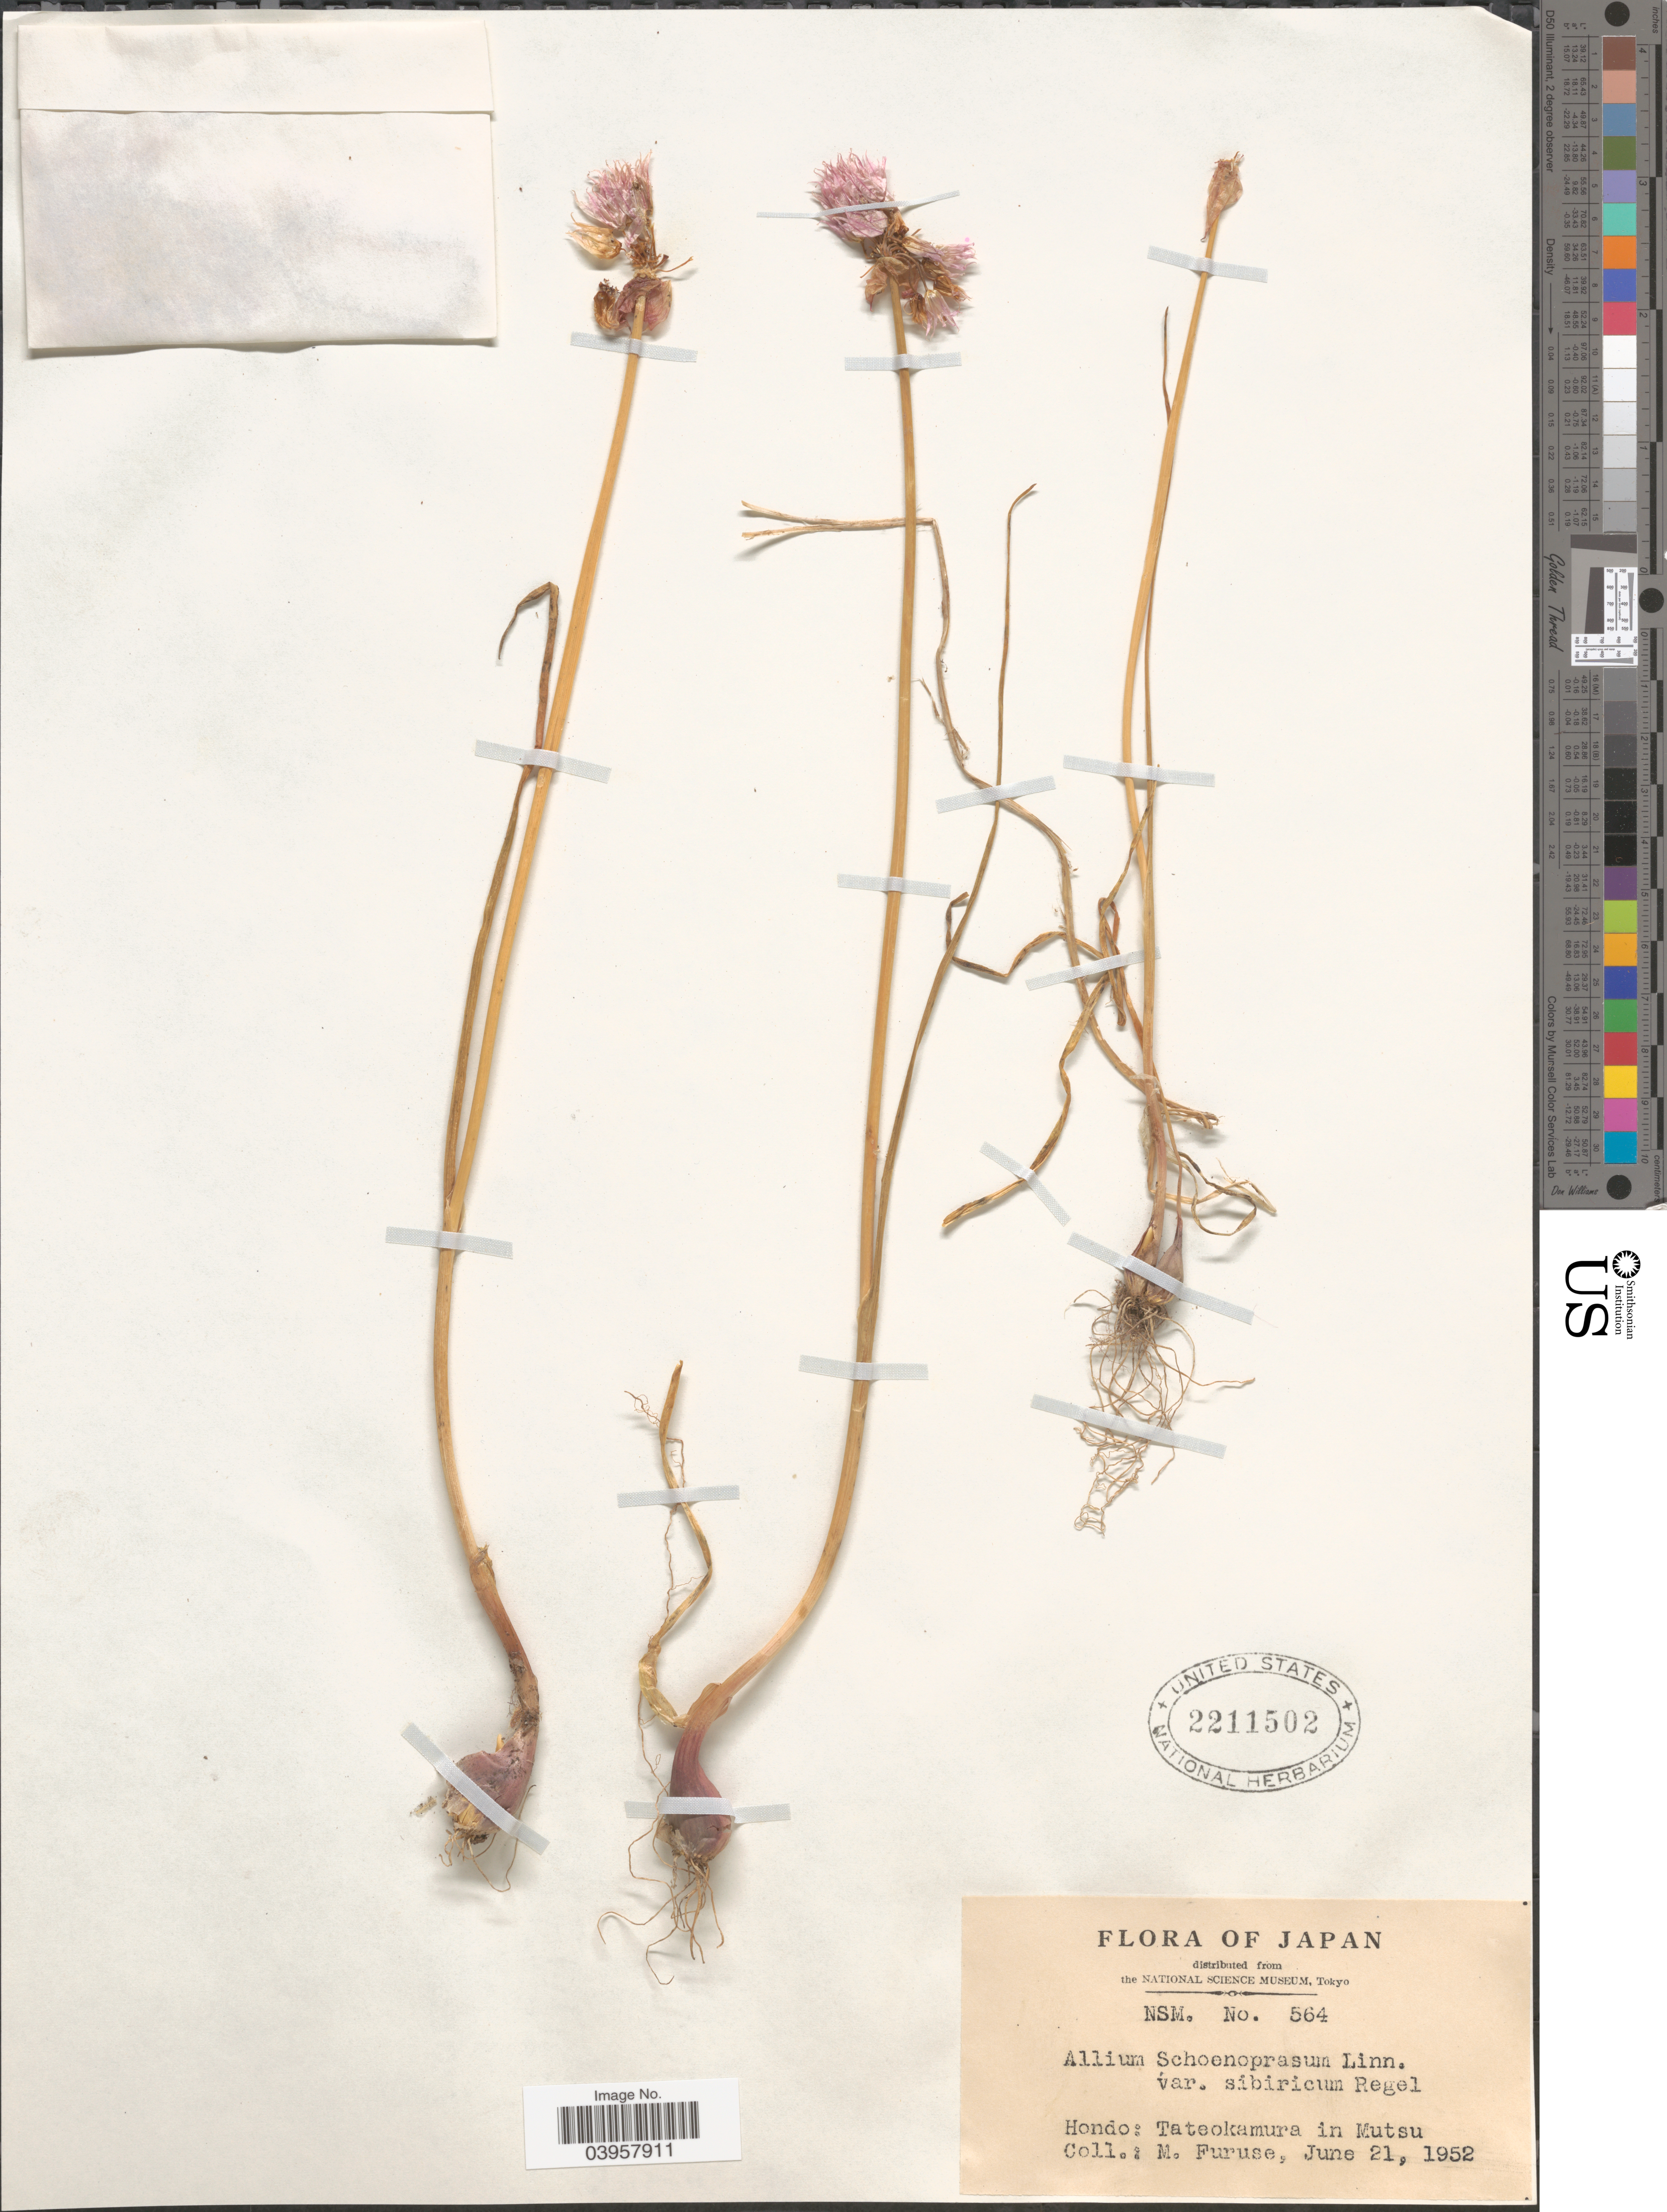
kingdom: Plantae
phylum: Tracheophyta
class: Liliopsida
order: Asparagales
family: Amaryllidaceae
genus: Allium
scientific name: Allium schoenoprasum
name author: L.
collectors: M. Furuse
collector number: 564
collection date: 1952-06-21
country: Japan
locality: Hondo: Tateokamura in Mutsu.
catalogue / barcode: US 2211502